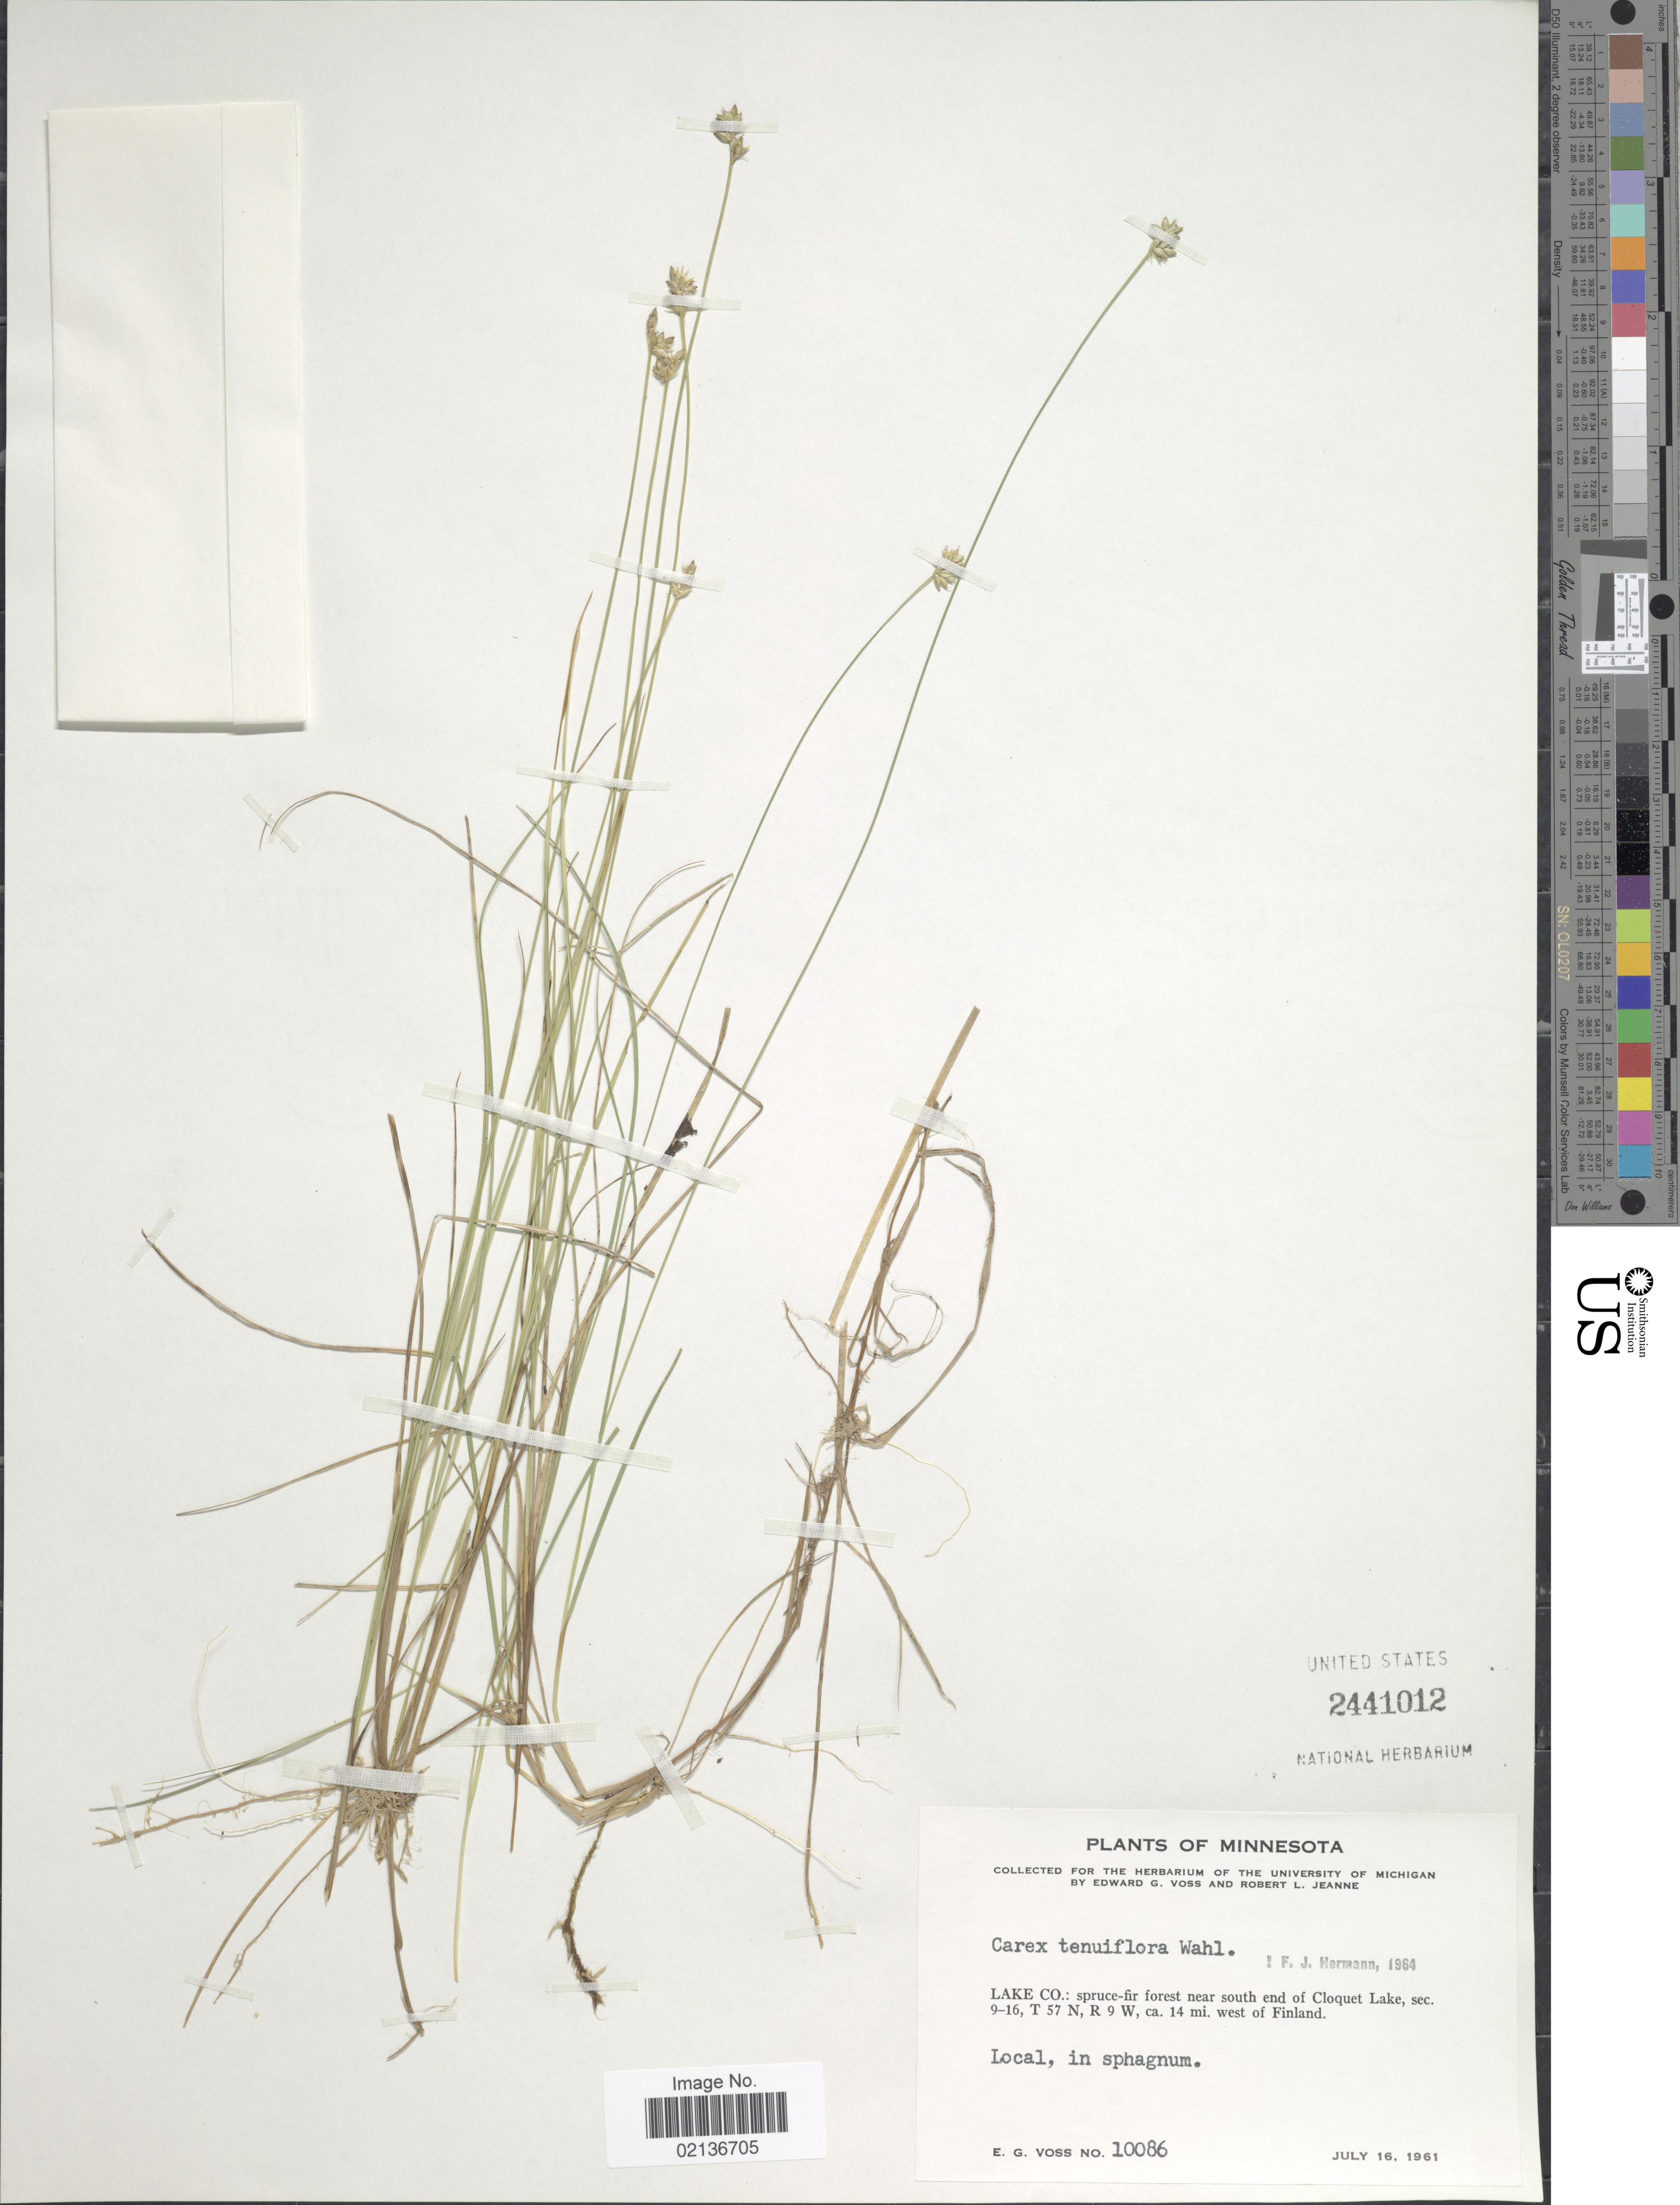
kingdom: Plantae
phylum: Tracheophyta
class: Liliopsida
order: Poales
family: Cyperaceae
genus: Carex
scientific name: Carex tenuiflora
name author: Wahlenb.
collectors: E. G. Voss & R. Jeanne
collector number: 10086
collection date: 1961-07-16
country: United States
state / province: Minnesota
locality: Lake Co.: spruce-fir forest near south end of Cloquet Lake, sec 9-16, T 57 N, R 9 W, 14 mi. west of Finland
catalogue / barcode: US 2441012